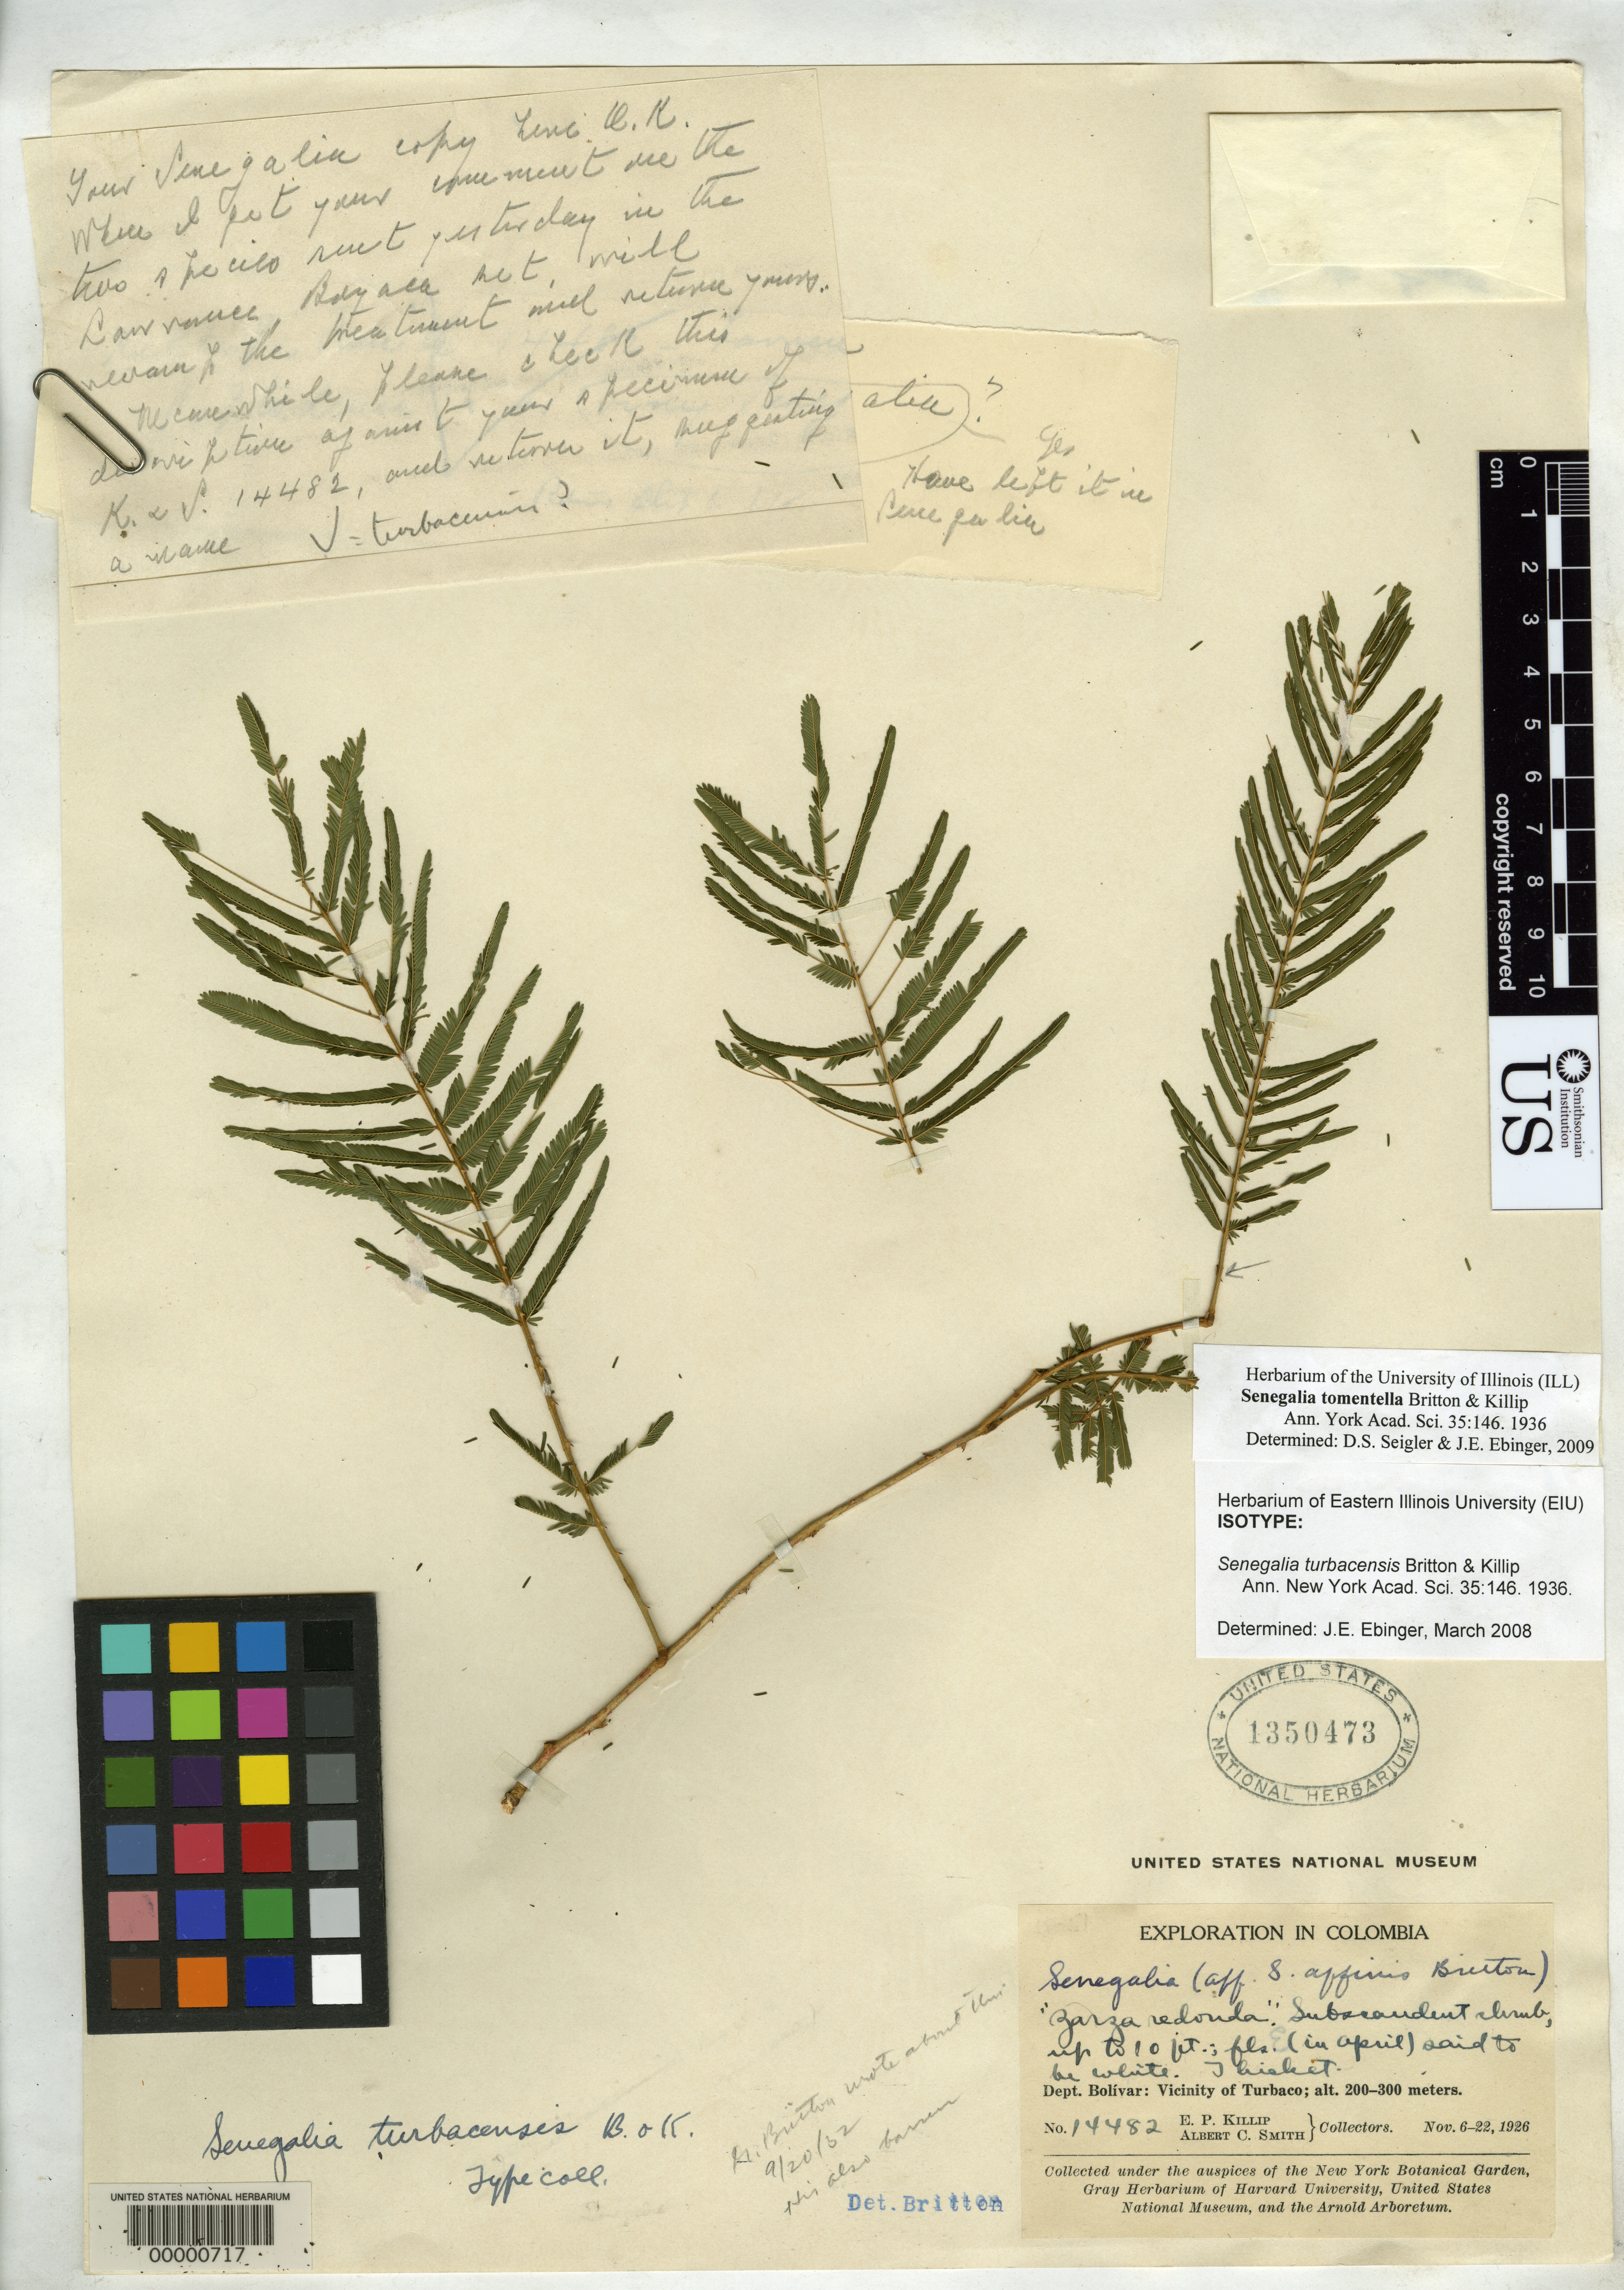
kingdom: Plantae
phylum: Tracheophyta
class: Magnoliopsida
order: Fabales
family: Fabaceae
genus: Senegalia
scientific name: Senegalia turbacensis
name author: Britton & Killip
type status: Isotype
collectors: E. P. Killip & A. C. Smith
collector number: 14482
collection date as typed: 06 Nov 1926 to 22 Nov 1926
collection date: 1926-11-06/1926-11-22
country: Colombia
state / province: Bolívar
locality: Vicinity of Turbaco.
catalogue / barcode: US 1350473